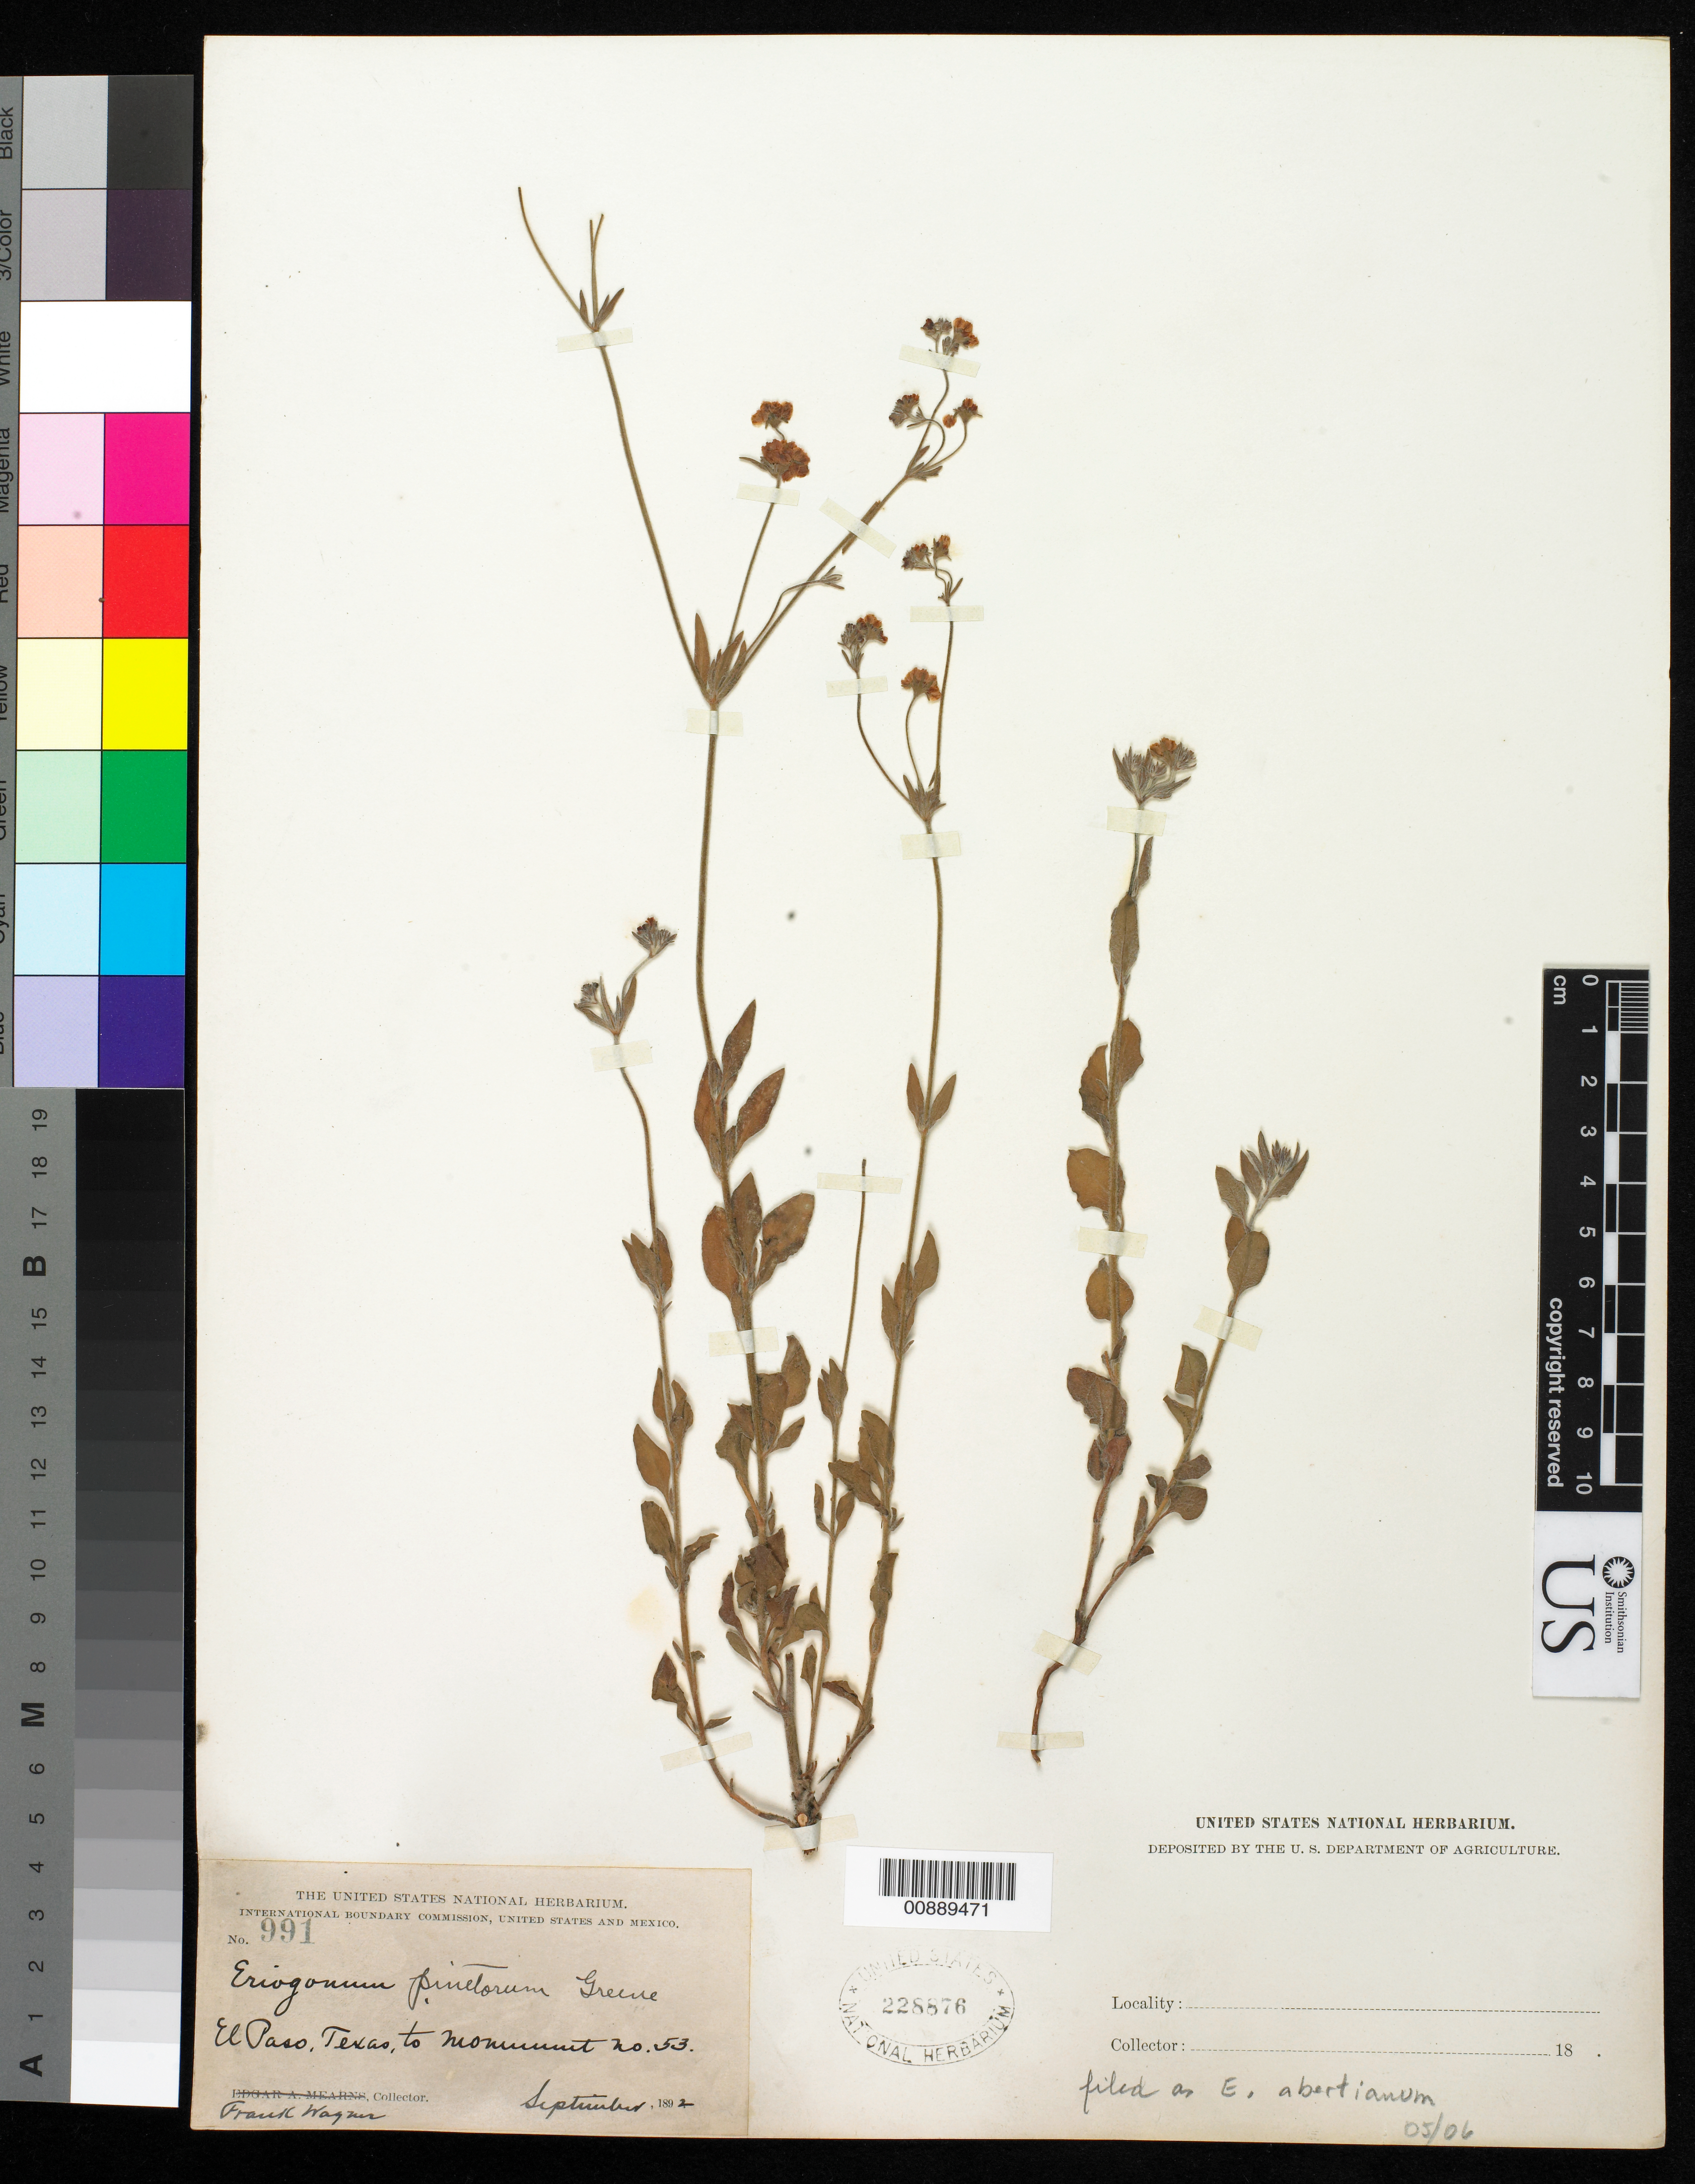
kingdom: Plantae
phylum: Tracheophyta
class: Magnoliopsida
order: Caryophyllales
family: Polygonaceae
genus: Eriogonum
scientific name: Eriogonum abertianum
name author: Torr.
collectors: F. Wagner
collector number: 991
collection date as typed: Sep 1892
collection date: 1892-09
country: United States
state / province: Texas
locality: El Paso, Texas, to Monument no. 53.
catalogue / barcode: US 228876